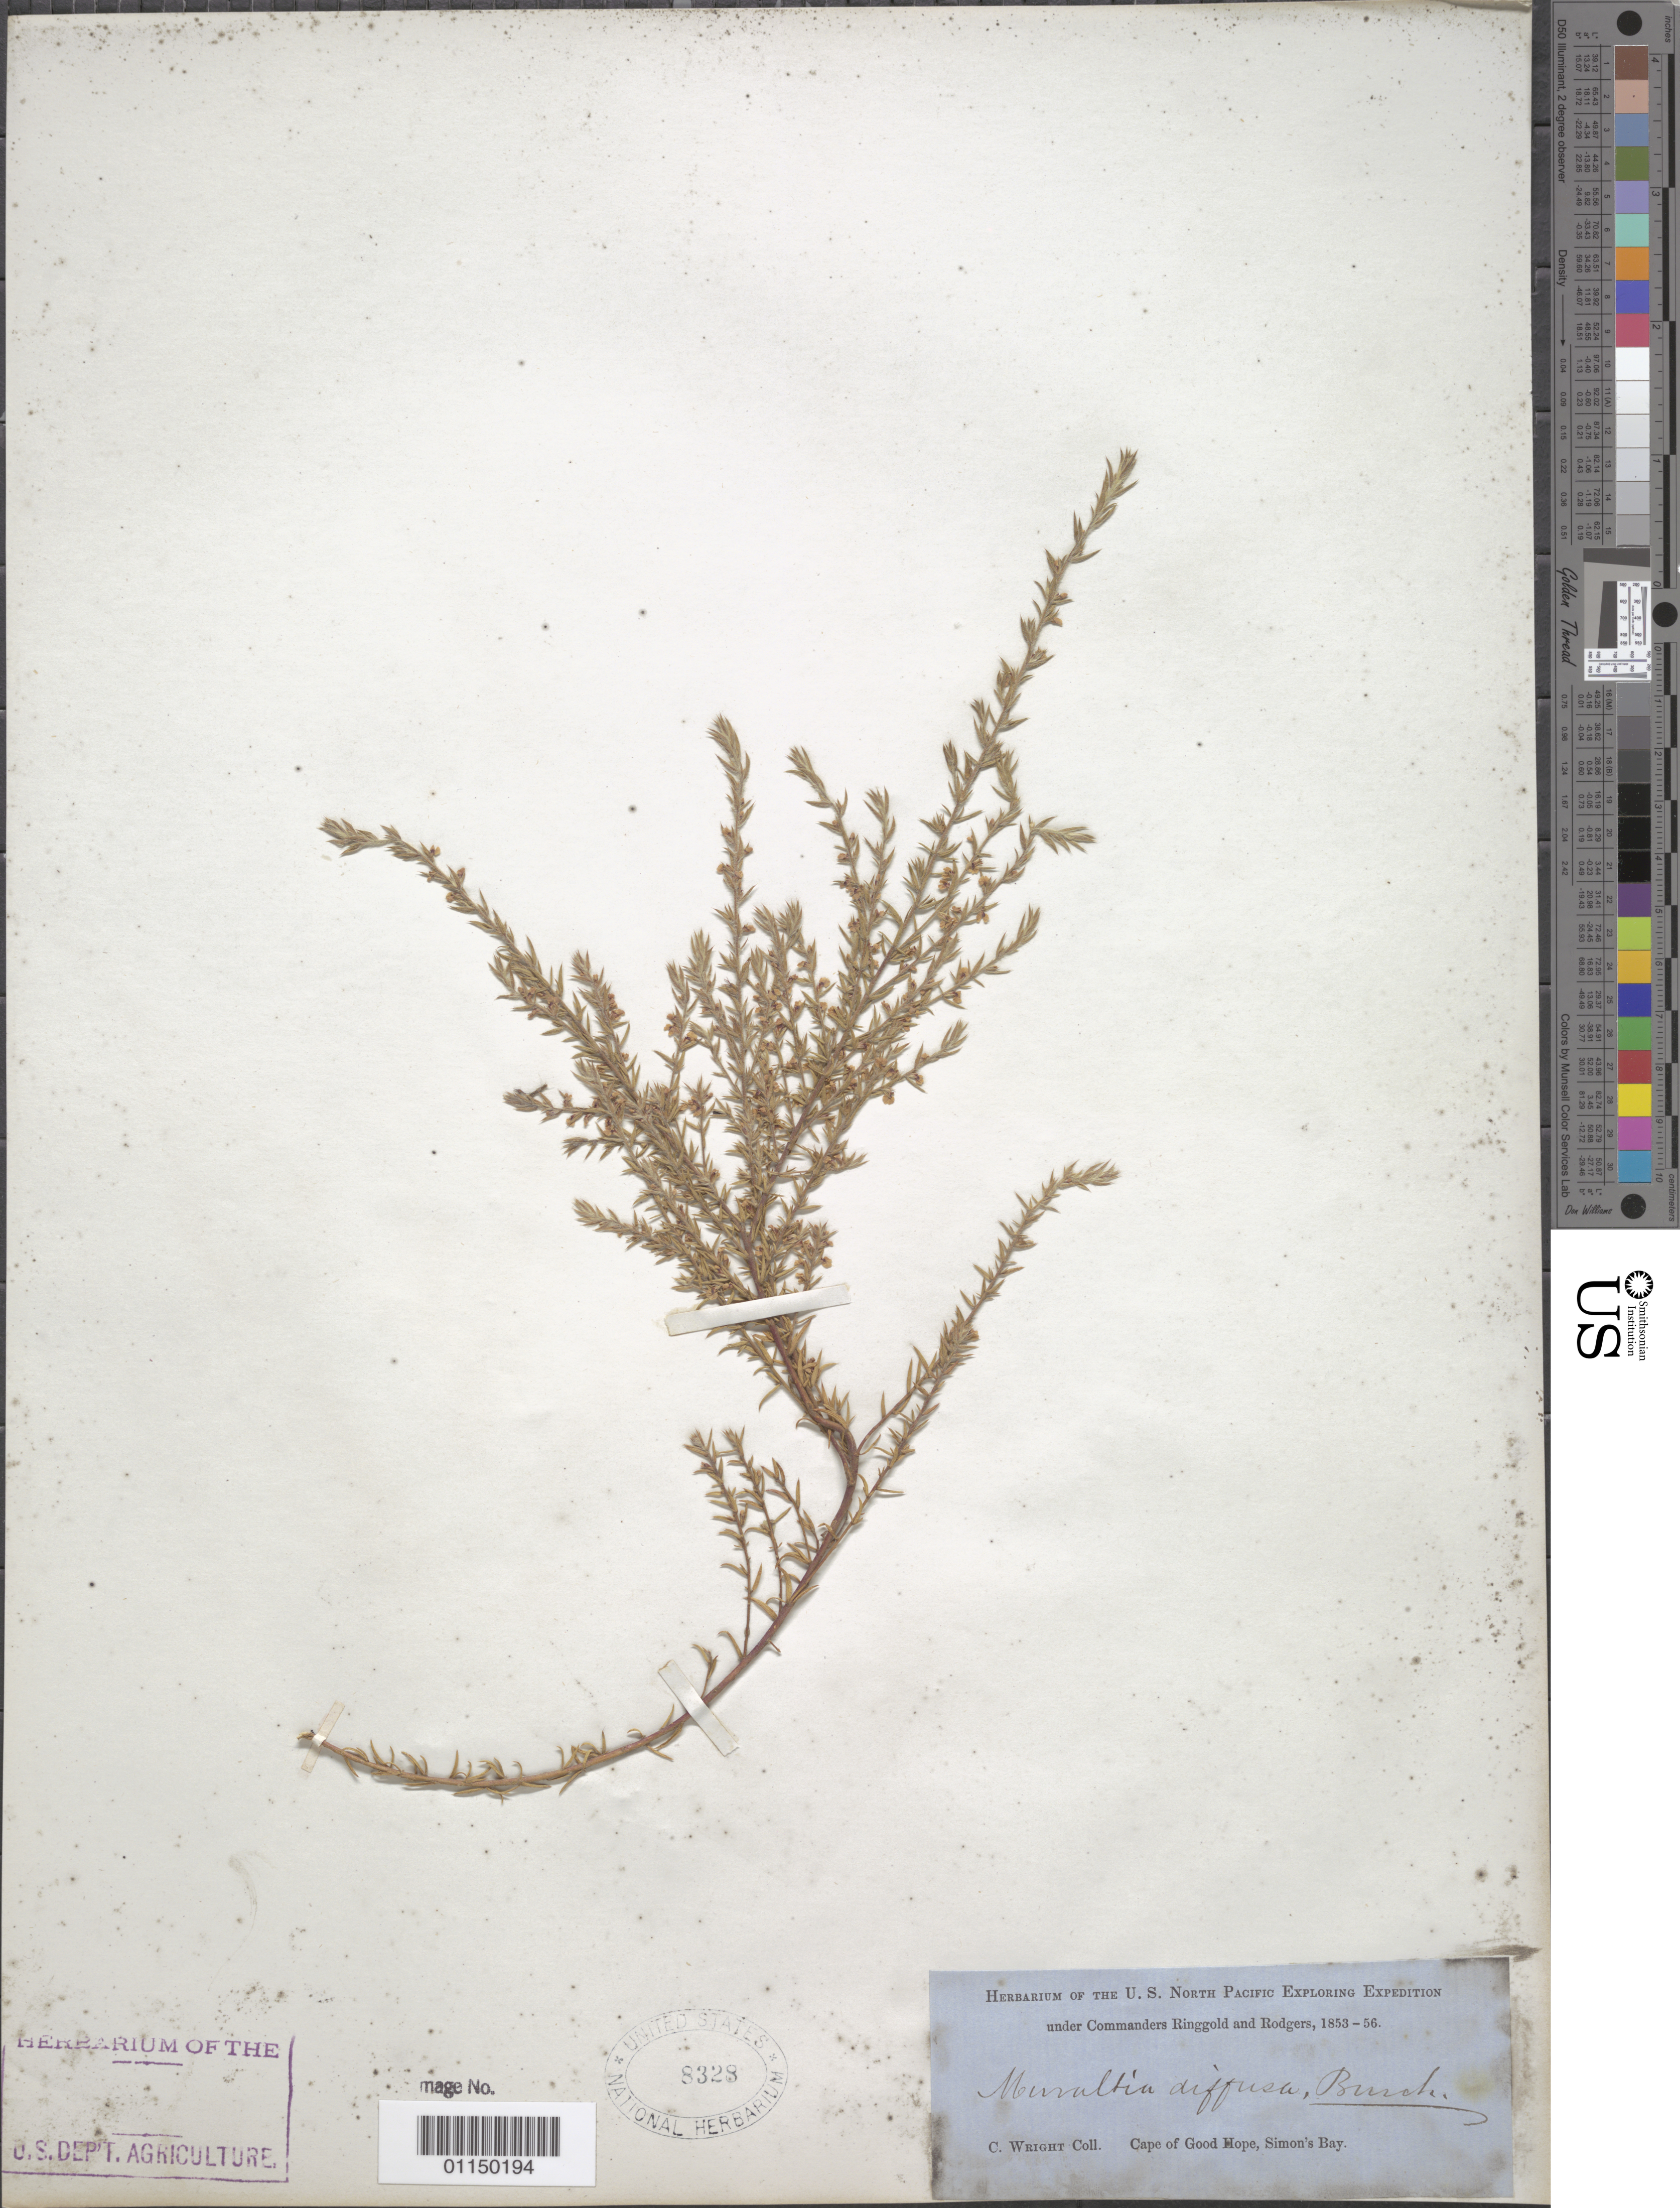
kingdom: Plantae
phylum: Tracheophyta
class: Magnoliopsida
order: Fabales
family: Polygalaceae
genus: Muraltia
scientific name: Muraltia diffusa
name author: DC.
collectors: C. Wright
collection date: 1853/1856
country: South Africa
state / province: Western Cape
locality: Cape of Good Hope, Simon's Bay.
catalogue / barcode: US 8328